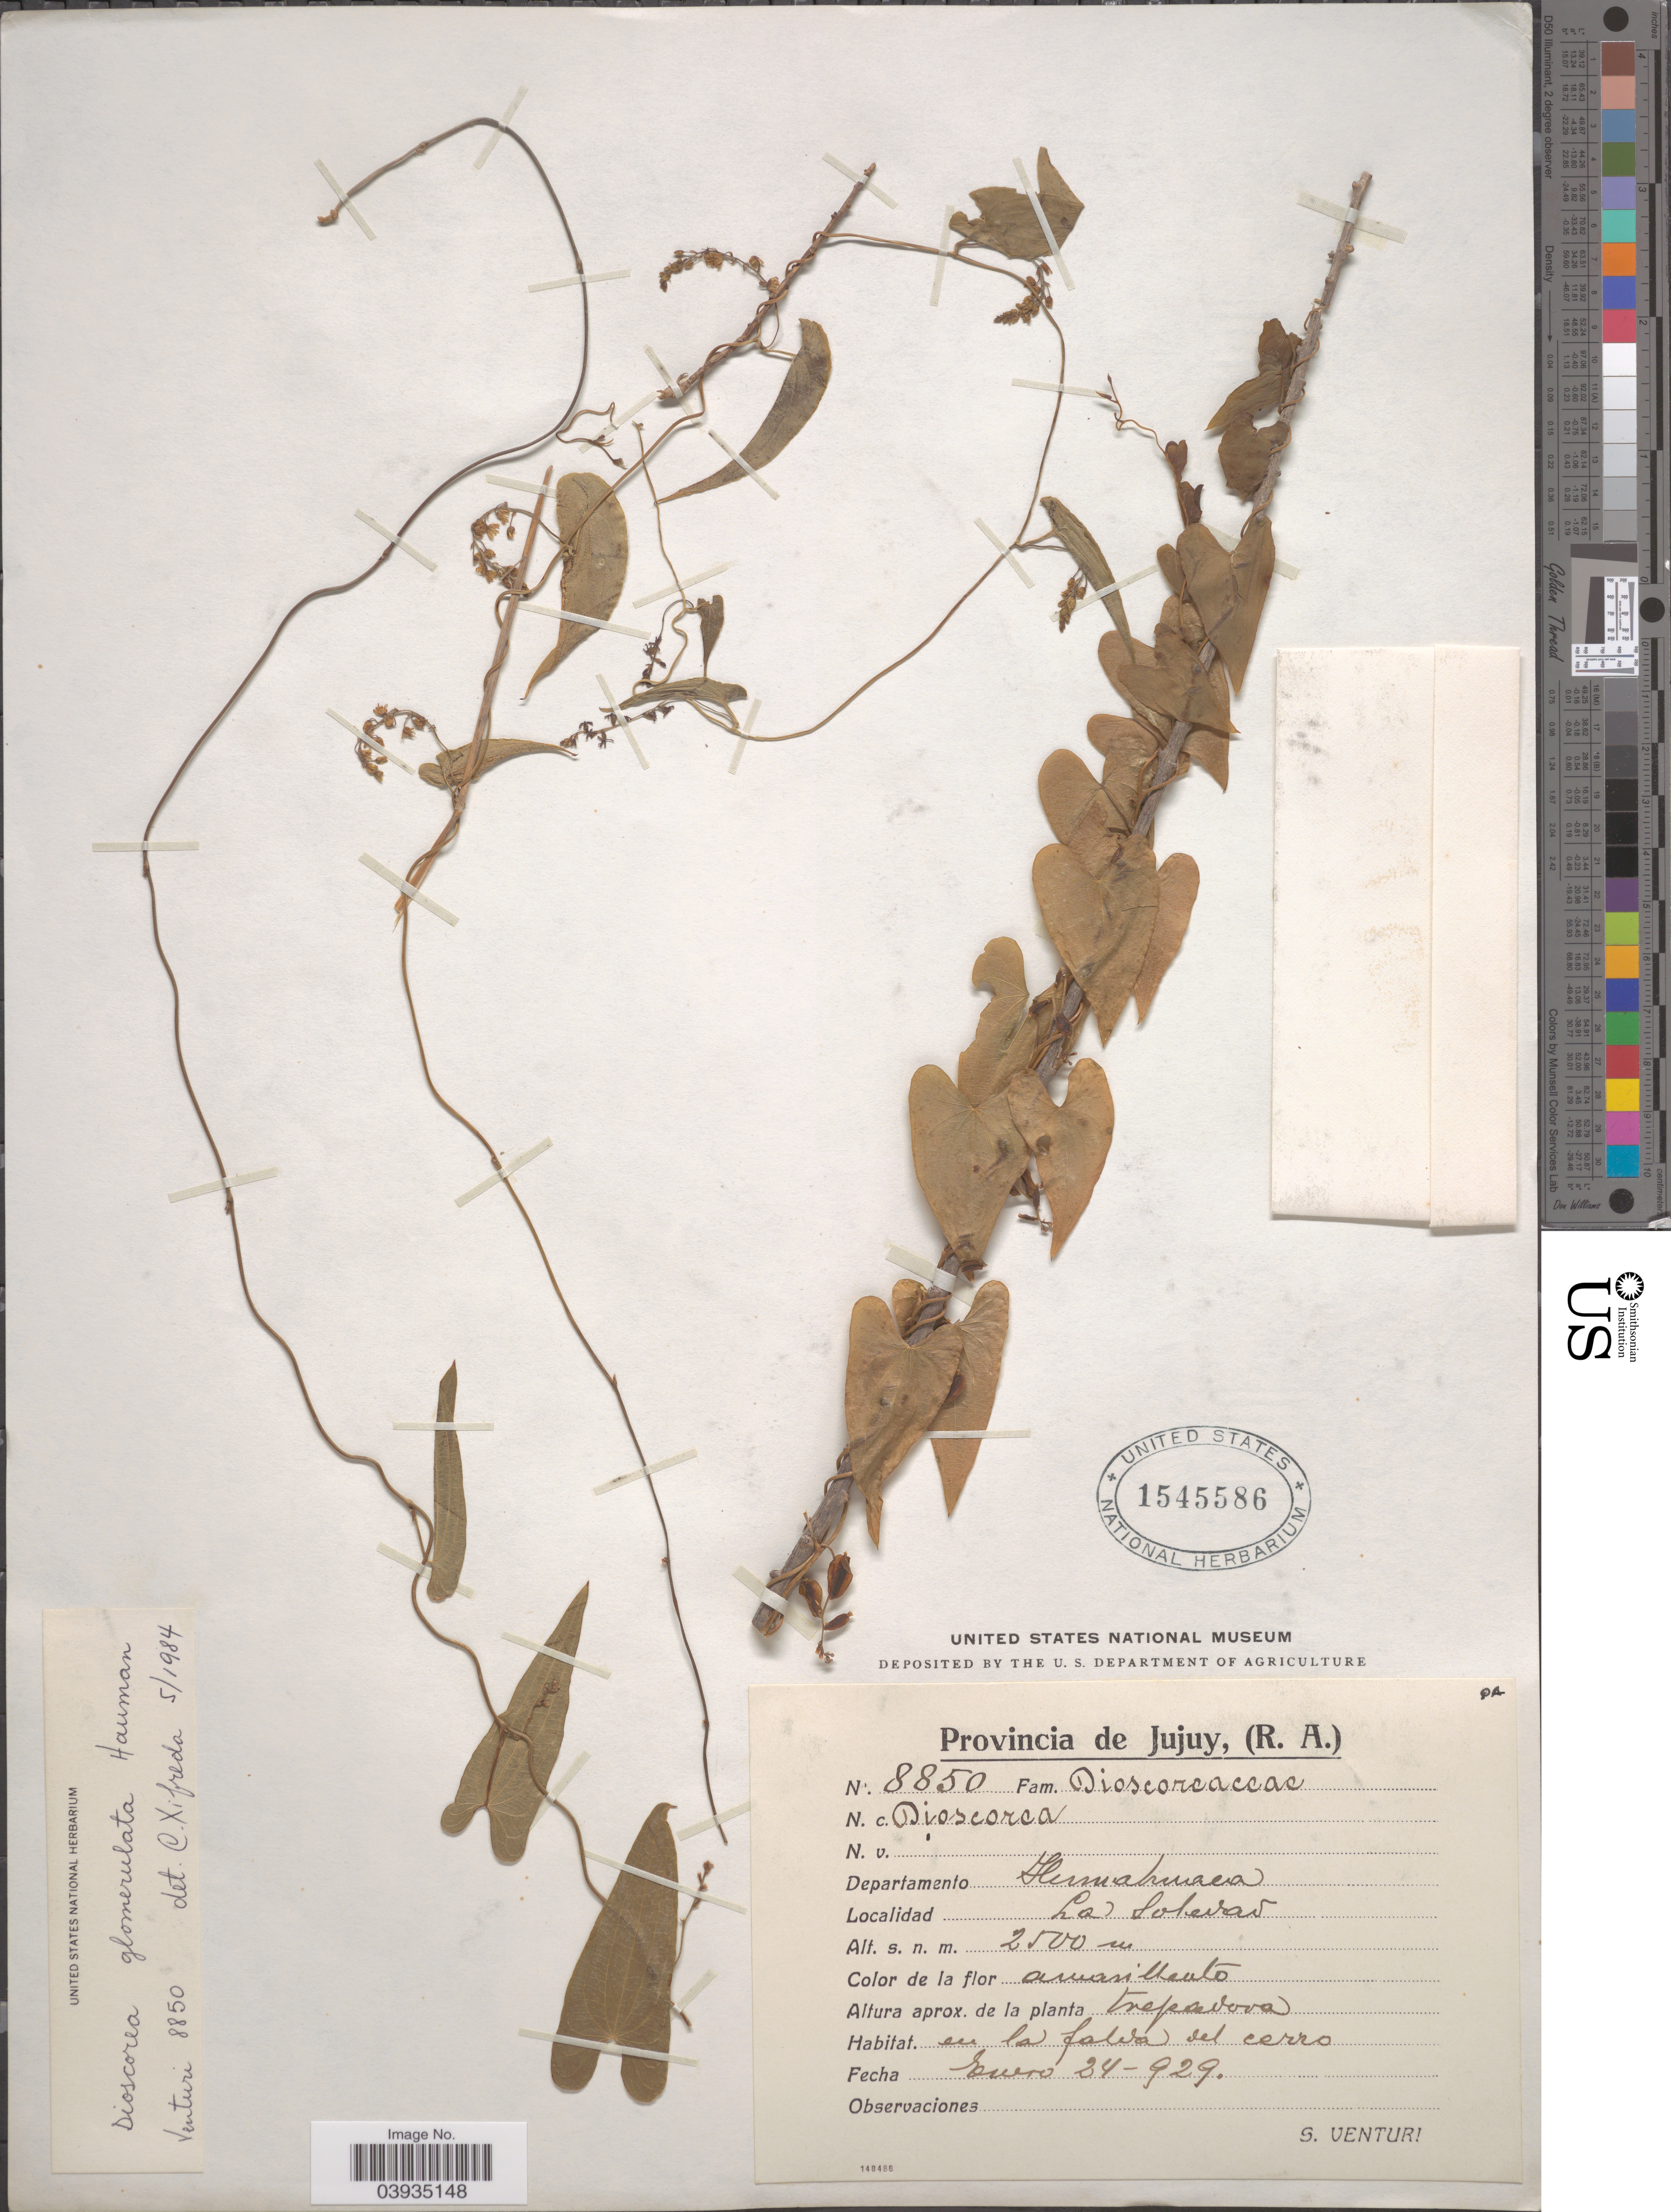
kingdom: Plantae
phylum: Tracheophyta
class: Liliopsida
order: Dioscoreales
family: Dioscoreaceae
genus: Dioscorea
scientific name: Dioscorea glomerulata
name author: Hauman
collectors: S. Venturi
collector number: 8850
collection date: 1929-01-24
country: Argentina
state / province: Jujuy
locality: Departamento Humahuaca. La Soledad.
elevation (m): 2500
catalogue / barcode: US 1545586